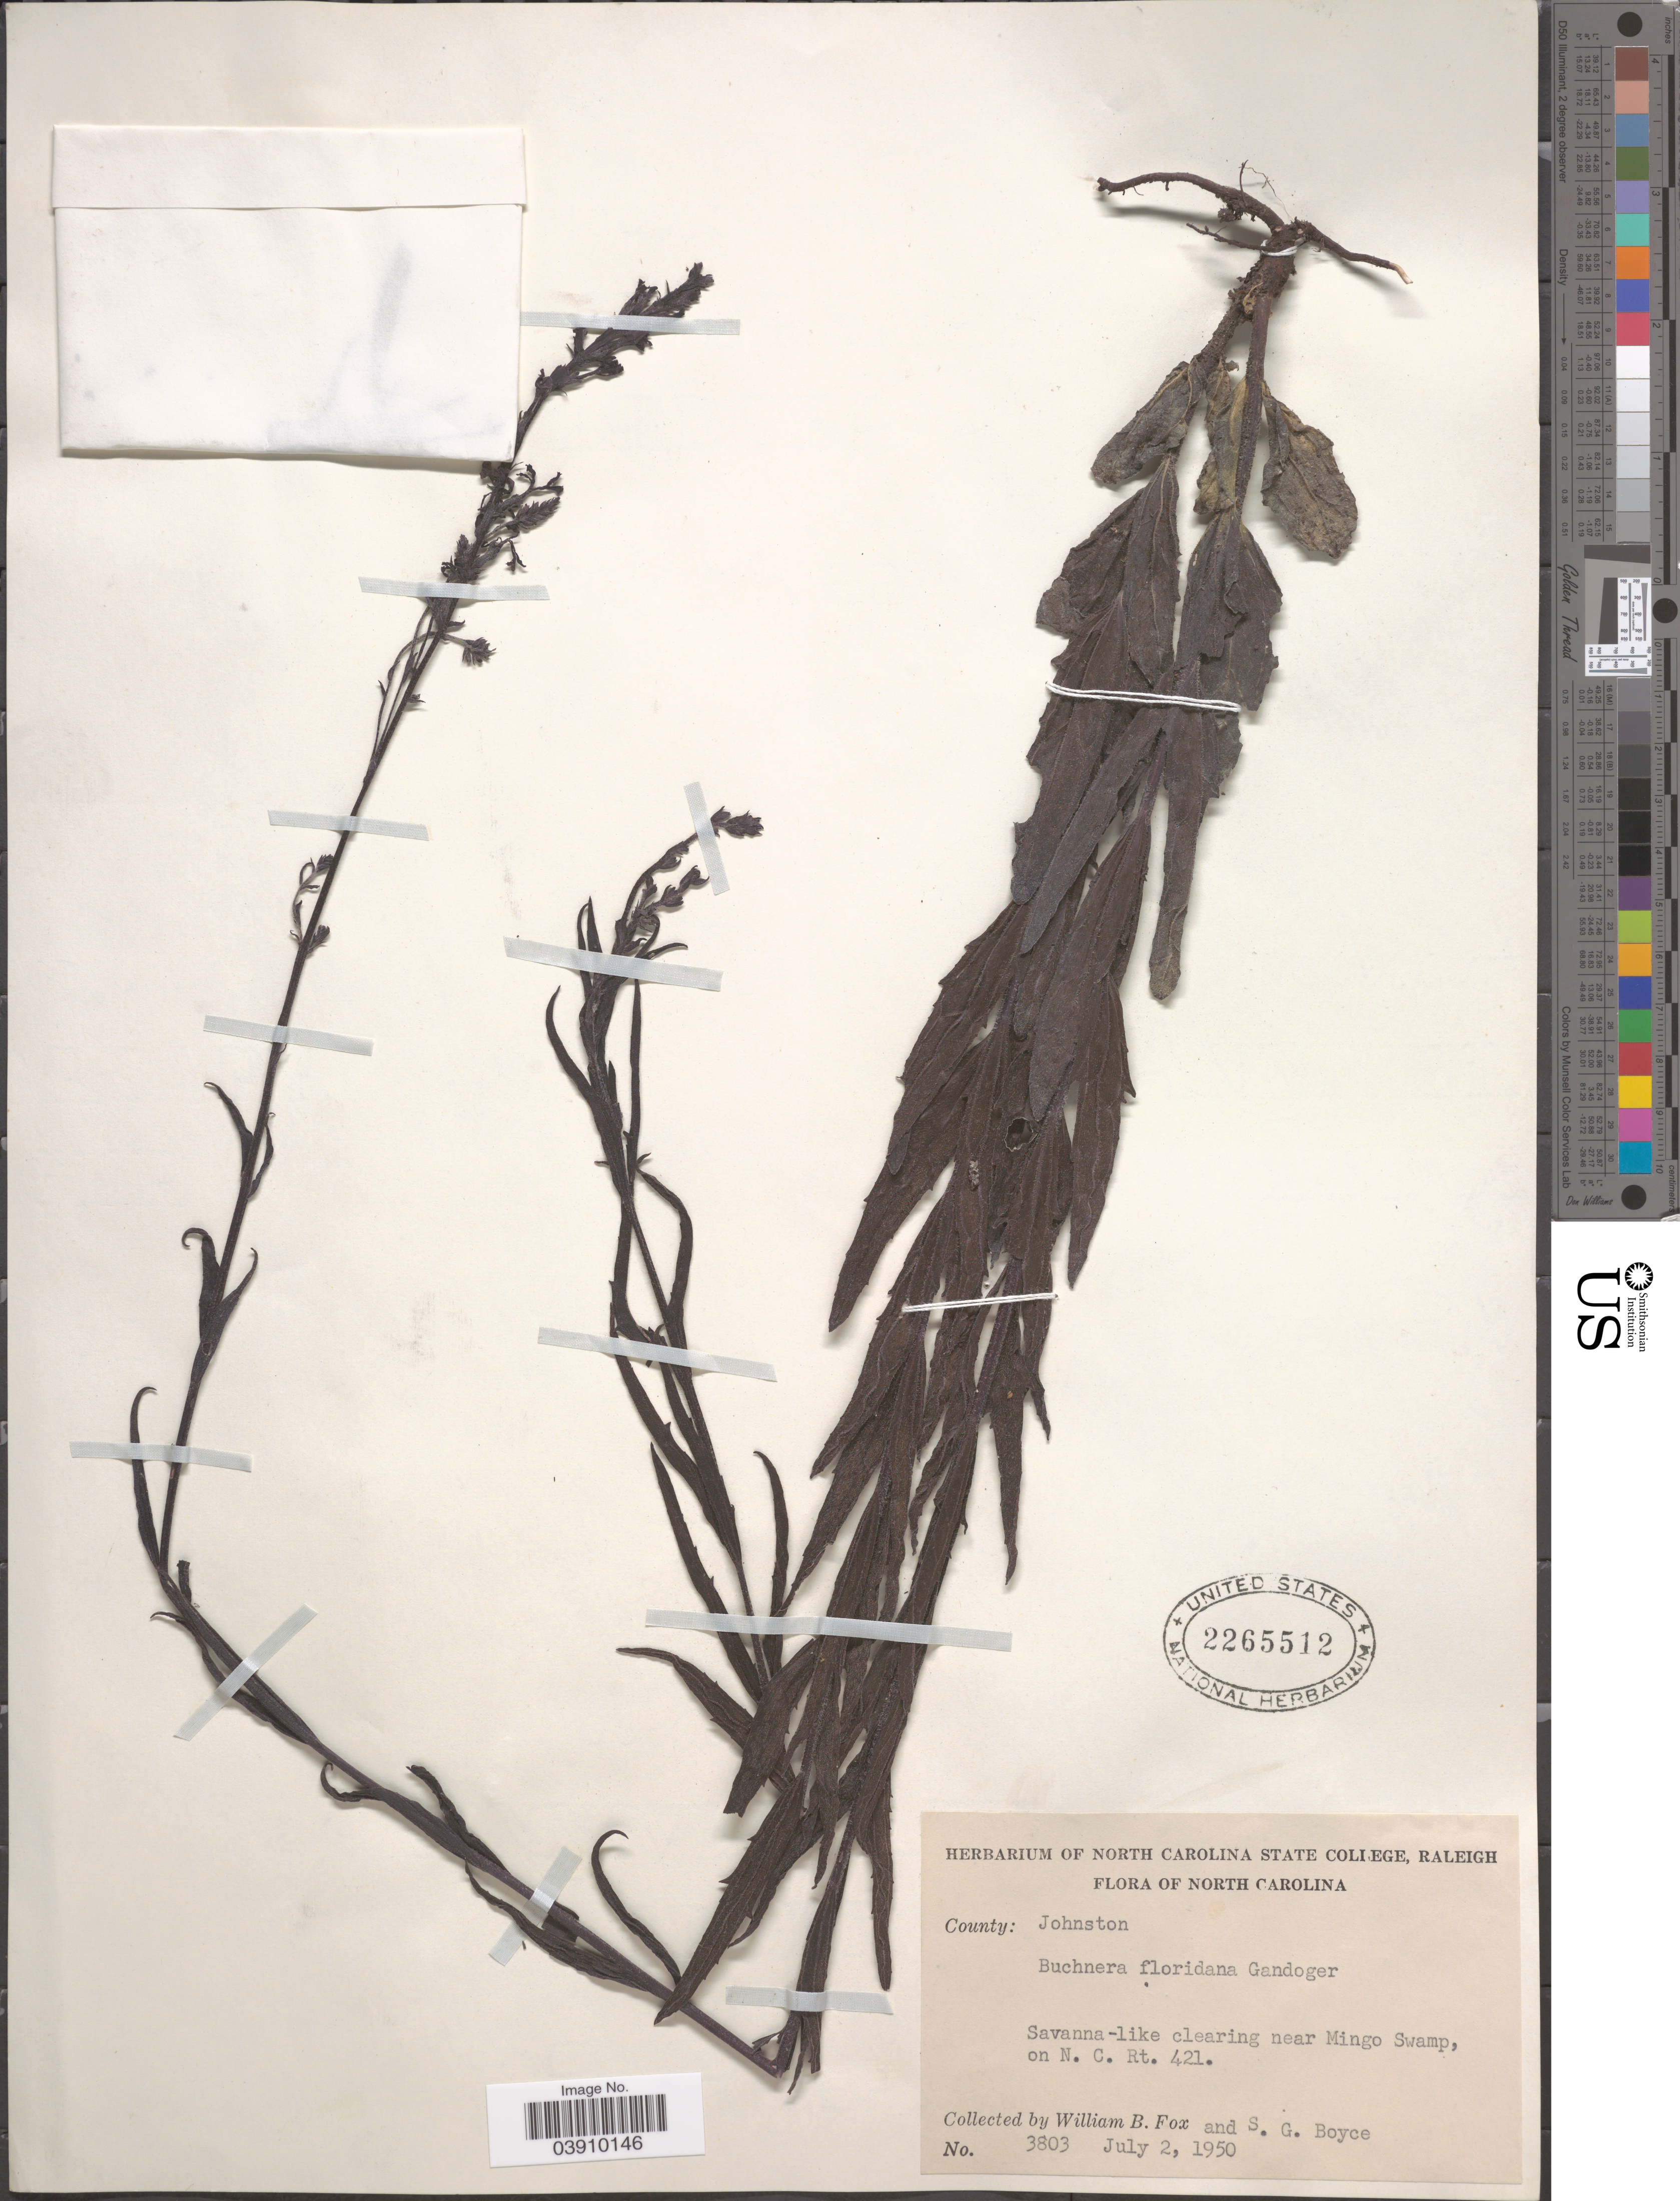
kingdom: Plantae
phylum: Tracheophyta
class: Magnoliopsida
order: Lamiales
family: Orobanchaceae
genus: Buchnera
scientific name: Buchnera floridana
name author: Gand.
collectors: W. B. Fox & S. Boyce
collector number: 3802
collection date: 1950-07-02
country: United States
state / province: North Carolina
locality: Savanna-like clearing near Mingo Swamp, on N.C. Rt. 421.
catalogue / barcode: US 2265512